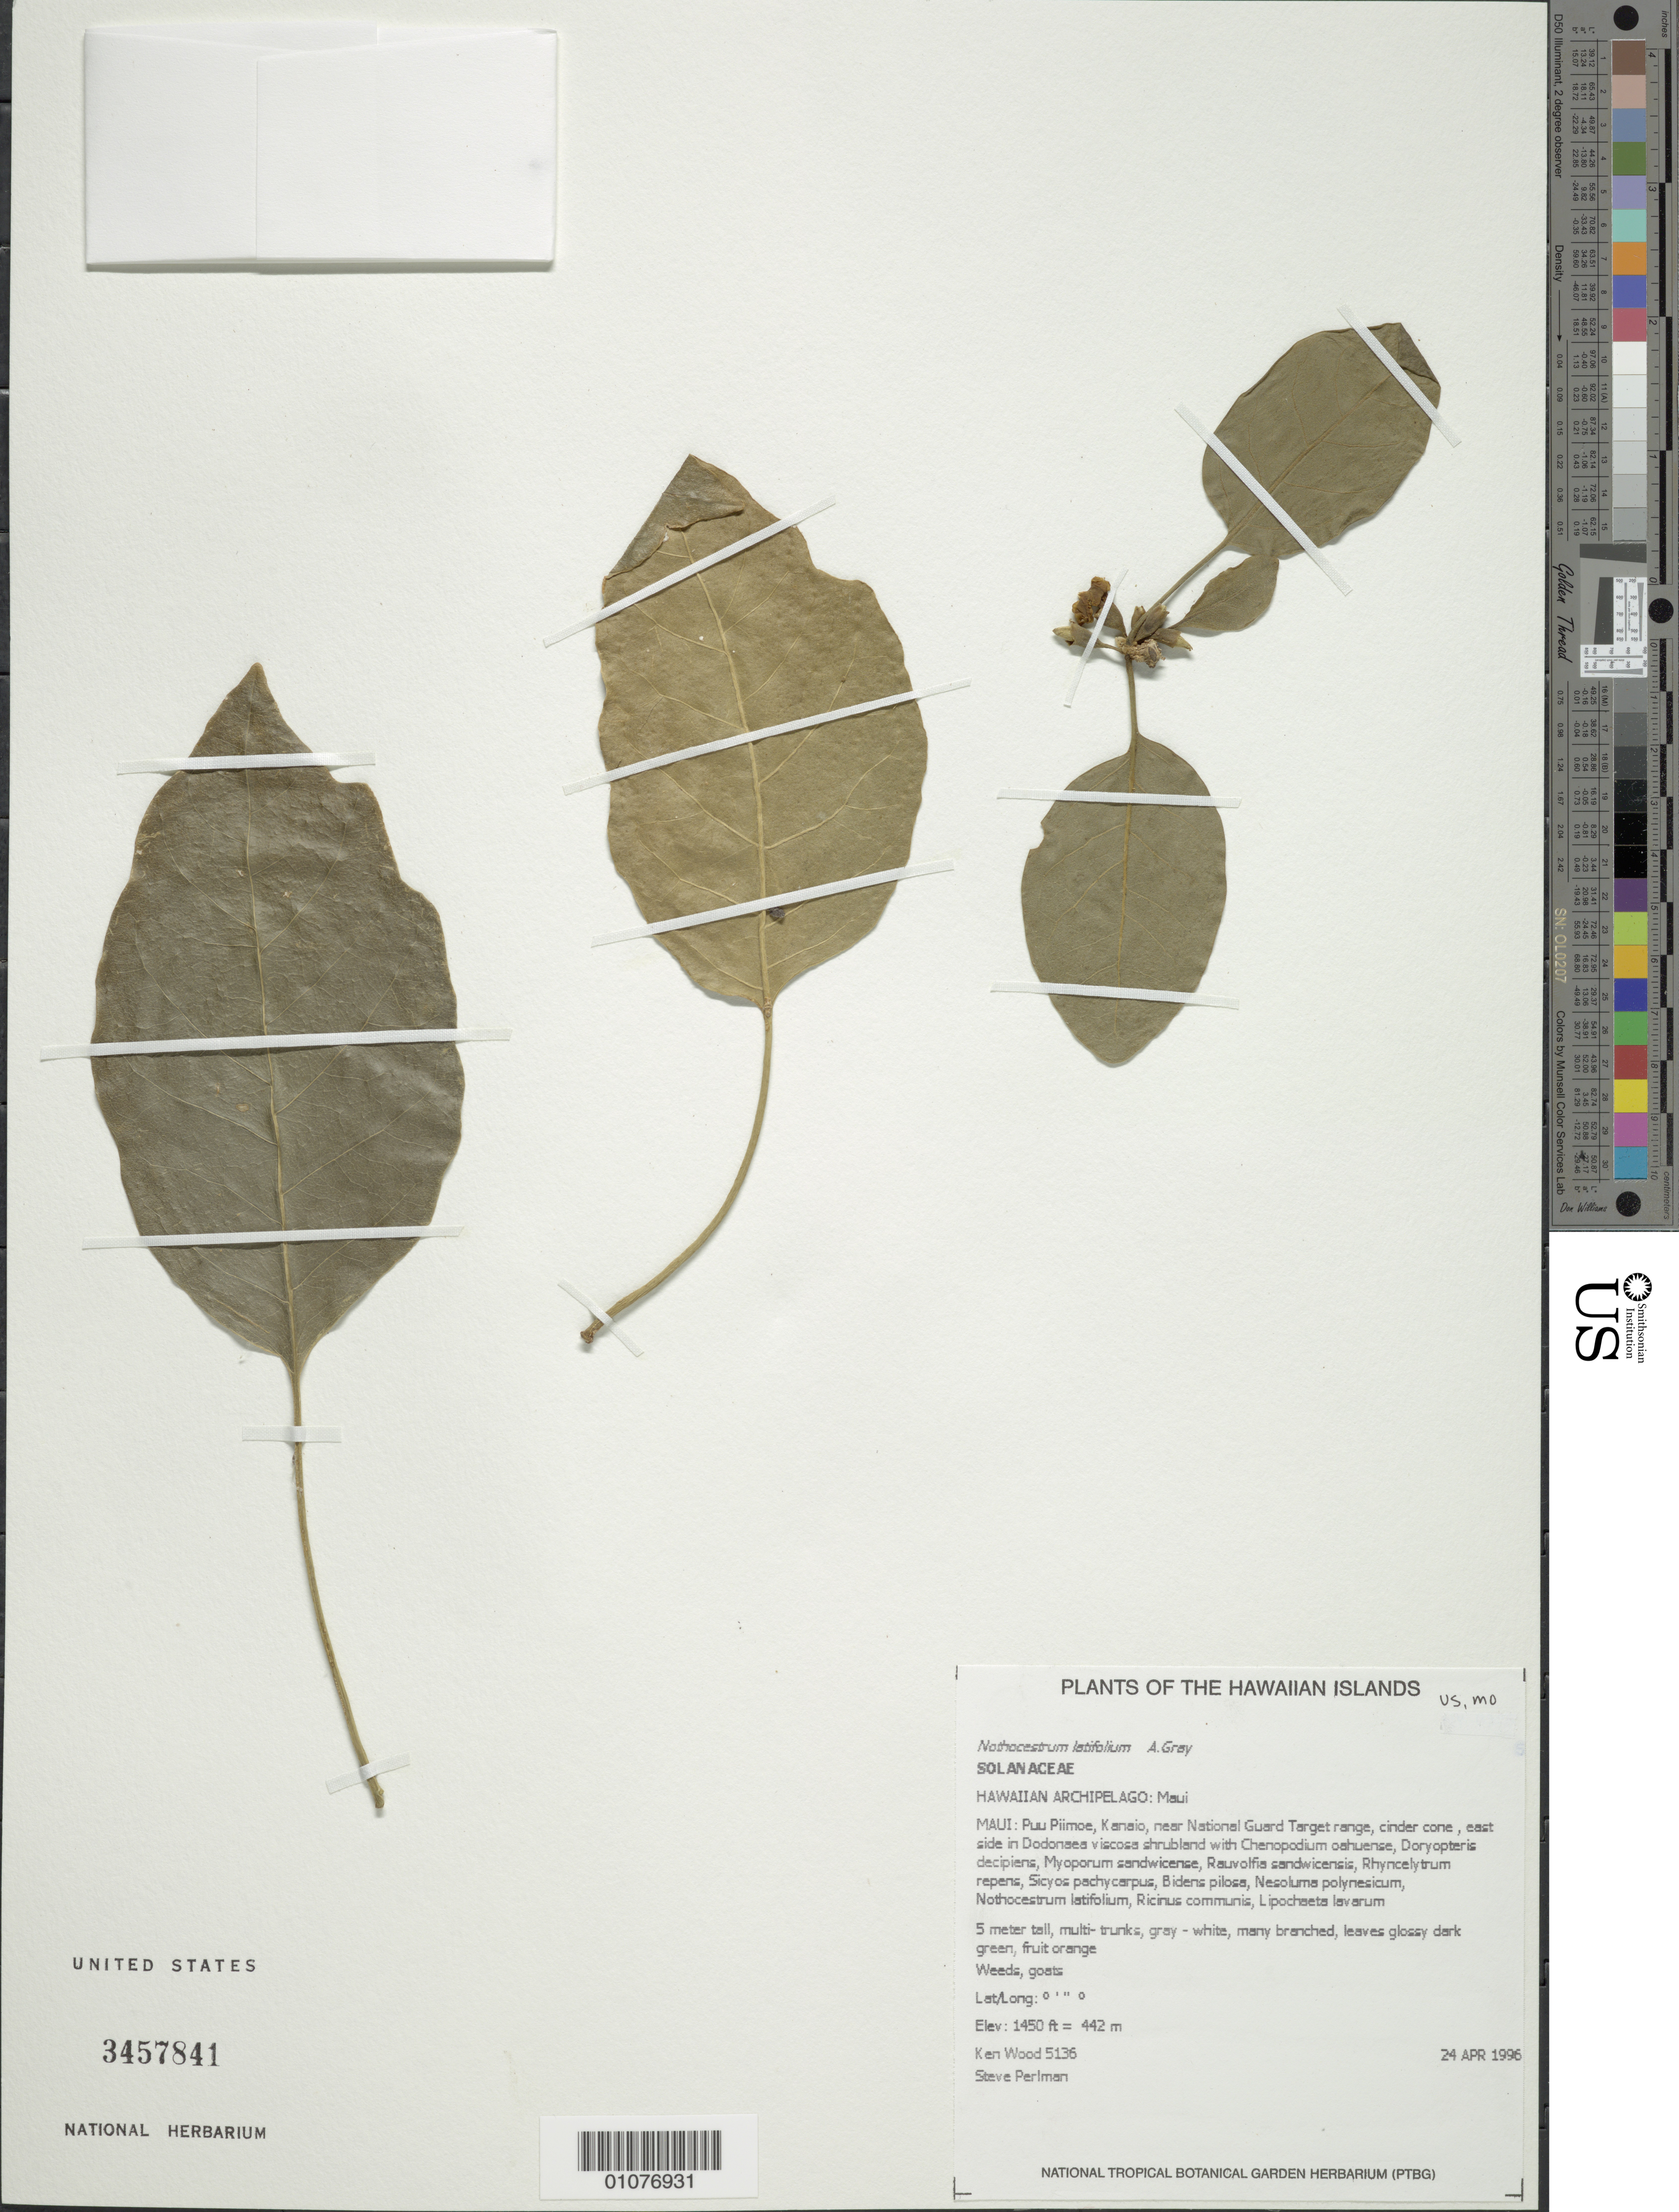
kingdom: Plantae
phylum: Tracheophyta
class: Magnoliopsida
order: Solanales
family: Solanaceae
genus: Nothocestrum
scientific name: Nothocestrum latifolium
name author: A. Gray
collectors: K. R. Wood & S. P. Perlman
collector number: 5136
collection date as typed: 24 Apr 1996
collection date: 1996-04-24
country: United States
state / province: Hawaii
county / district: Maui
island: Maui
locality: Puu Piimoe, Kanaio, near National Guard Target range, cinder cone, E side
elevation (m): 442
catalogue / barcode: US 3457841